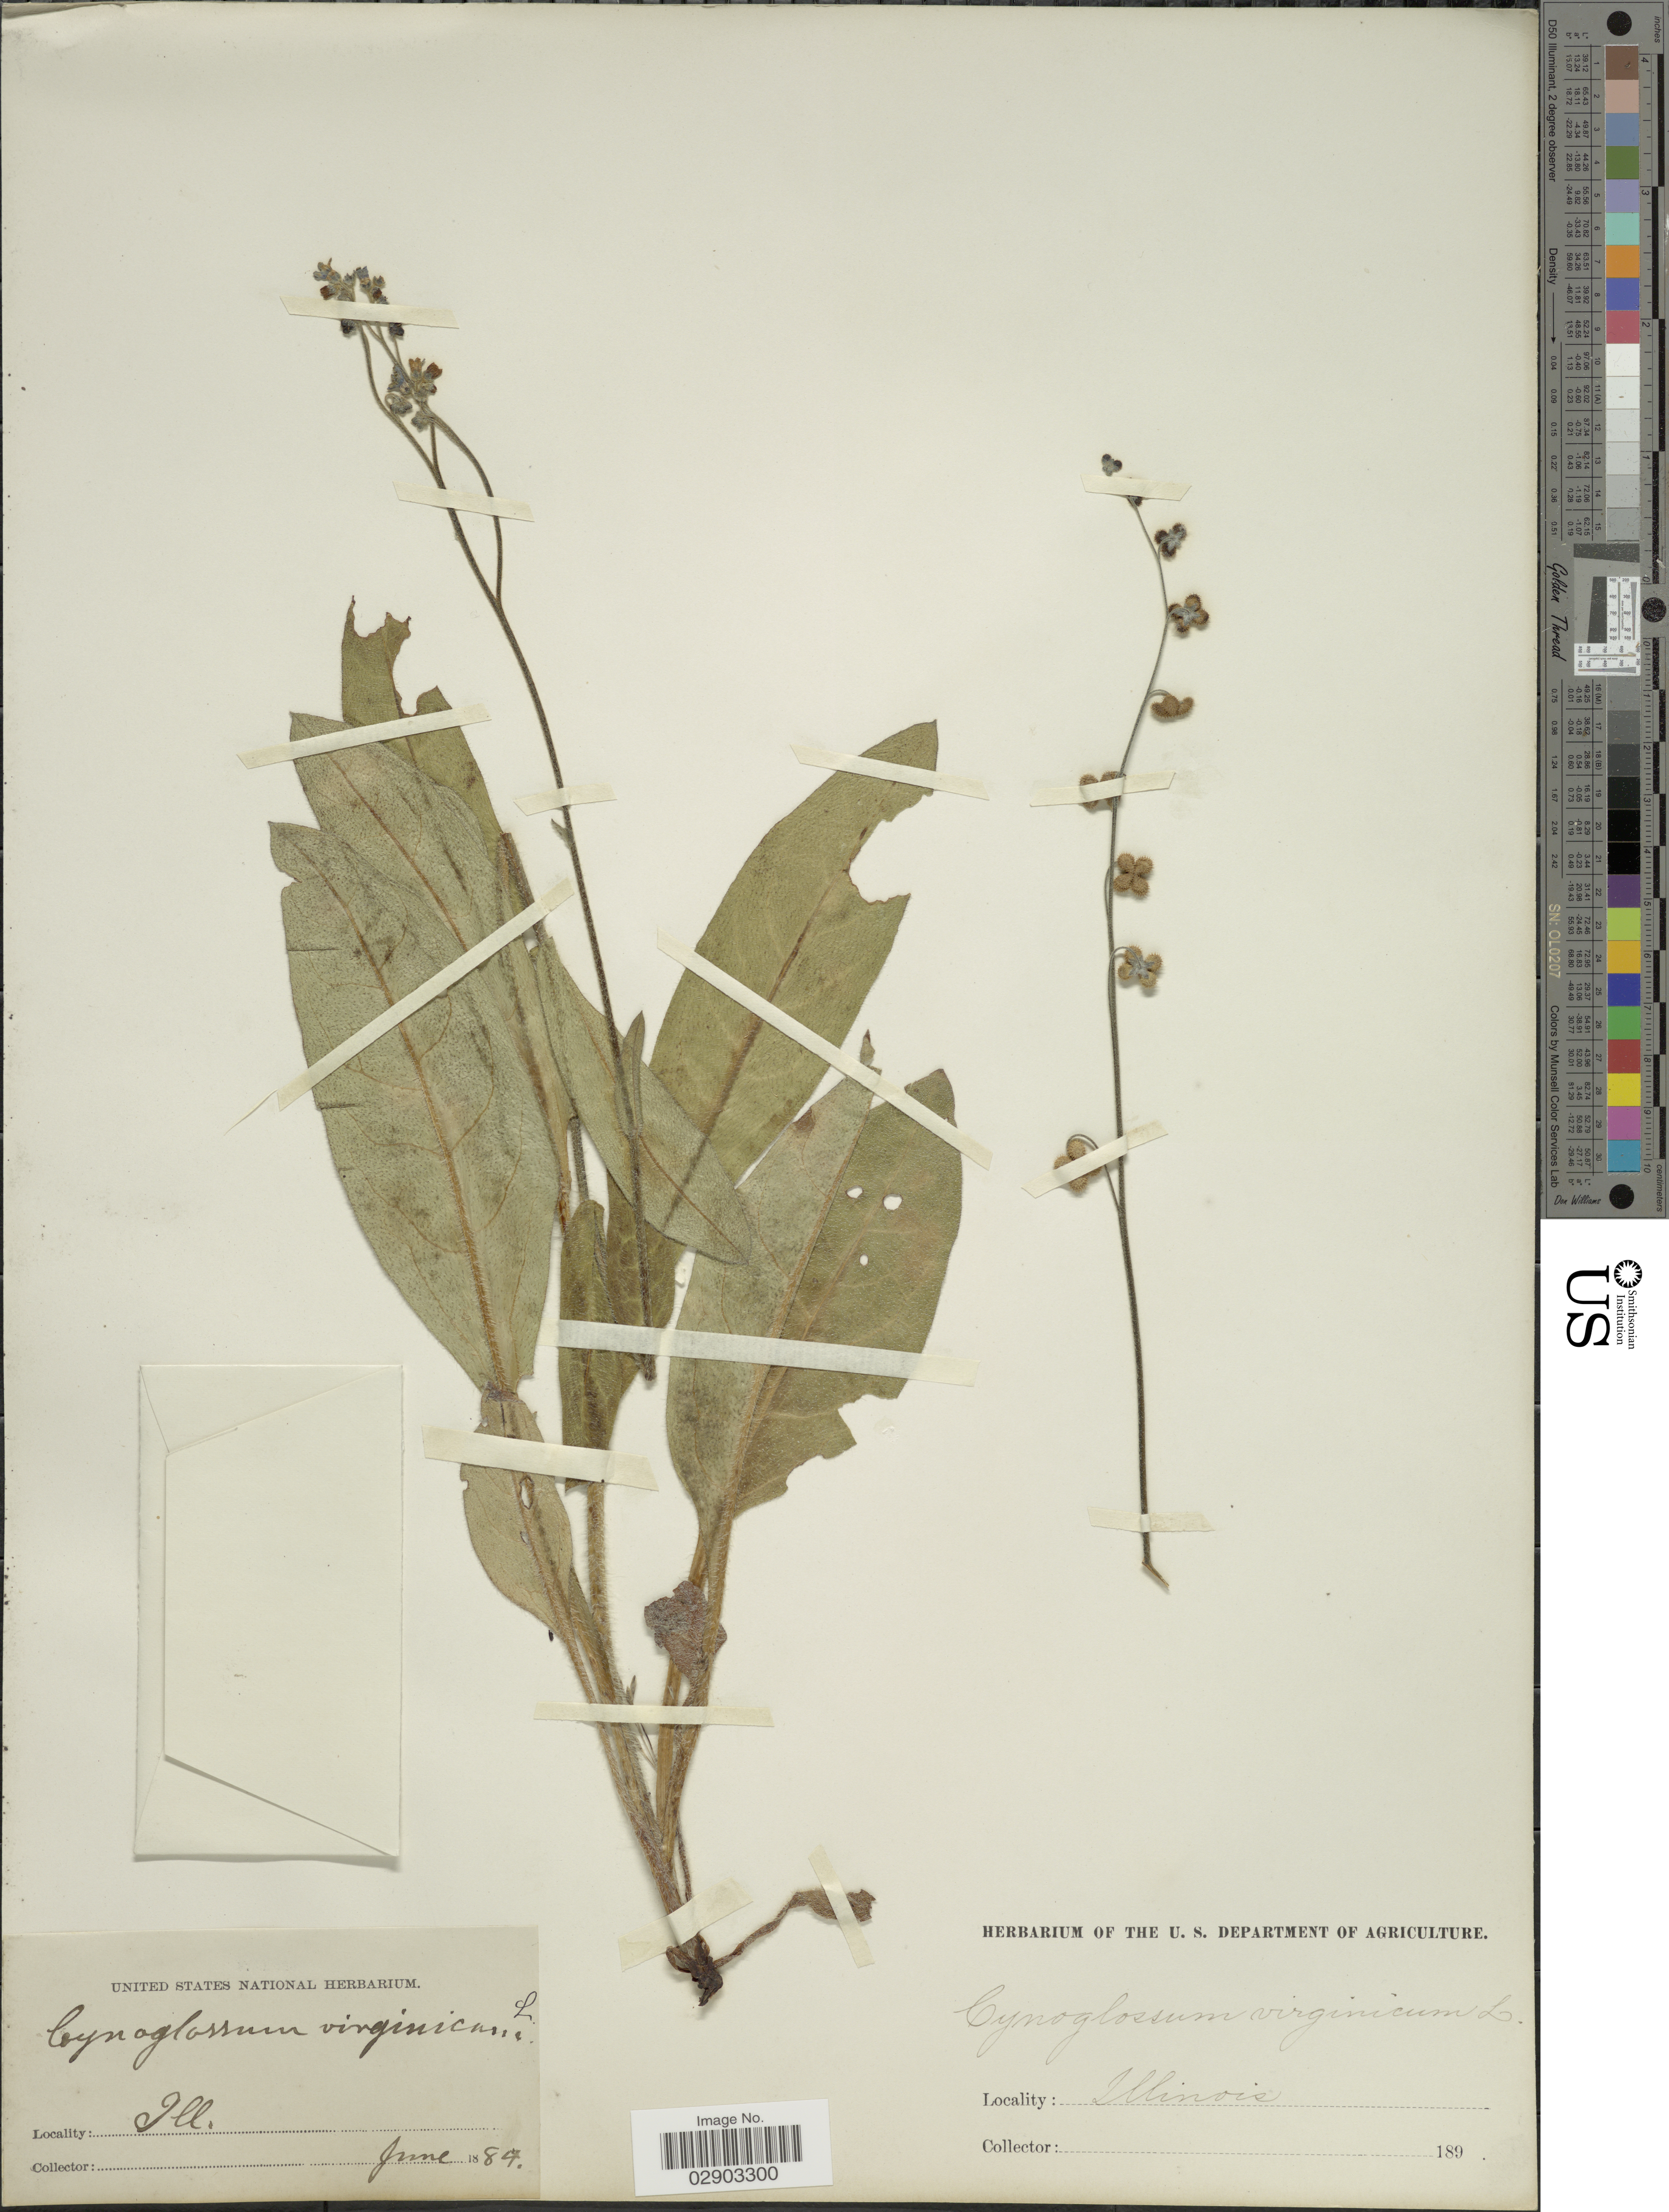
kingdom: Plantae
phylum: Tracheophyta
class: Magnoliopsida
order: Boraginales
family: Boraginaceae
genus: Cynoglossum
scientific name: Cynoglossum virginianum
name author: L.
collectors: ex herb. United States National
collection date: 1884-06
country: United States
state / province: Illinois